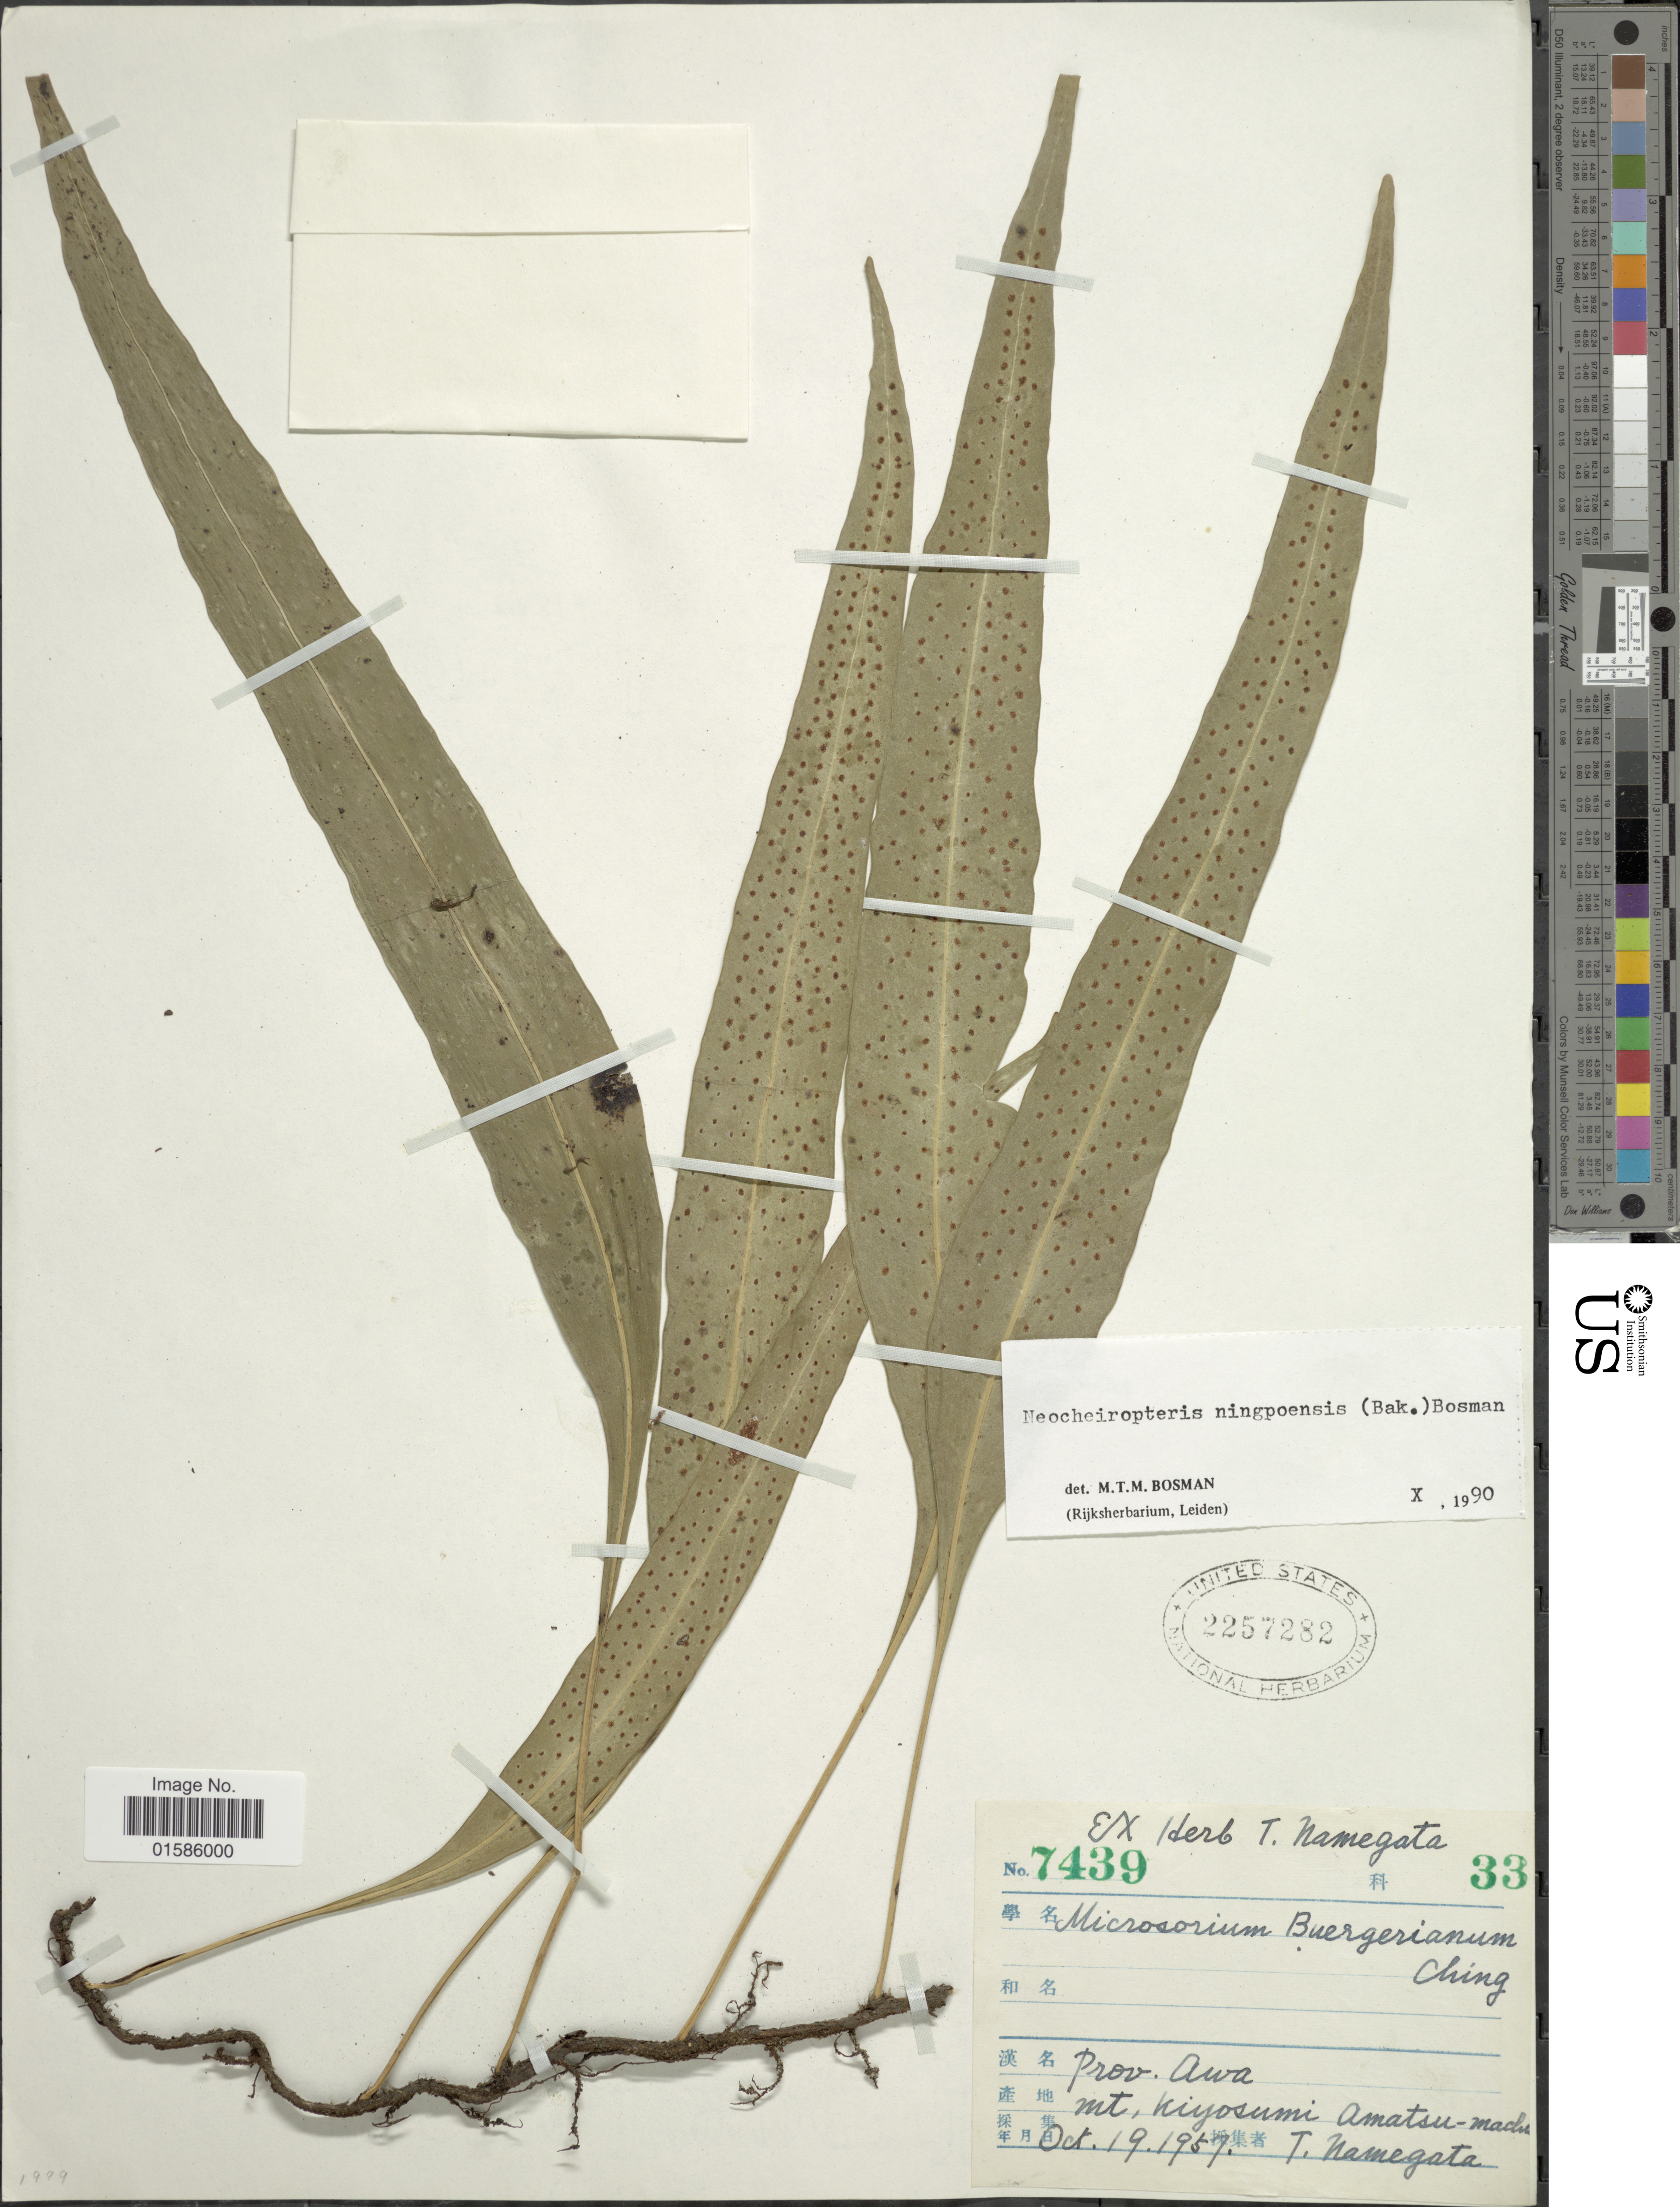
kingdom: Plantae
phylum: Tracheophyta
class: Polypodiopsida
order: Polypodiales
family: Polypodiaceae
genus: Microsorum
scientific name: Microsorum ningpoensis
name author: (Baker)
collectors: T. Namegata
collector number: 7439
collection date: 1957-10-19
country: Japan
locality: Prov. Awa, Mt Kiyosumi Amatsu-machi.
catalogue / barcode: US 2257282